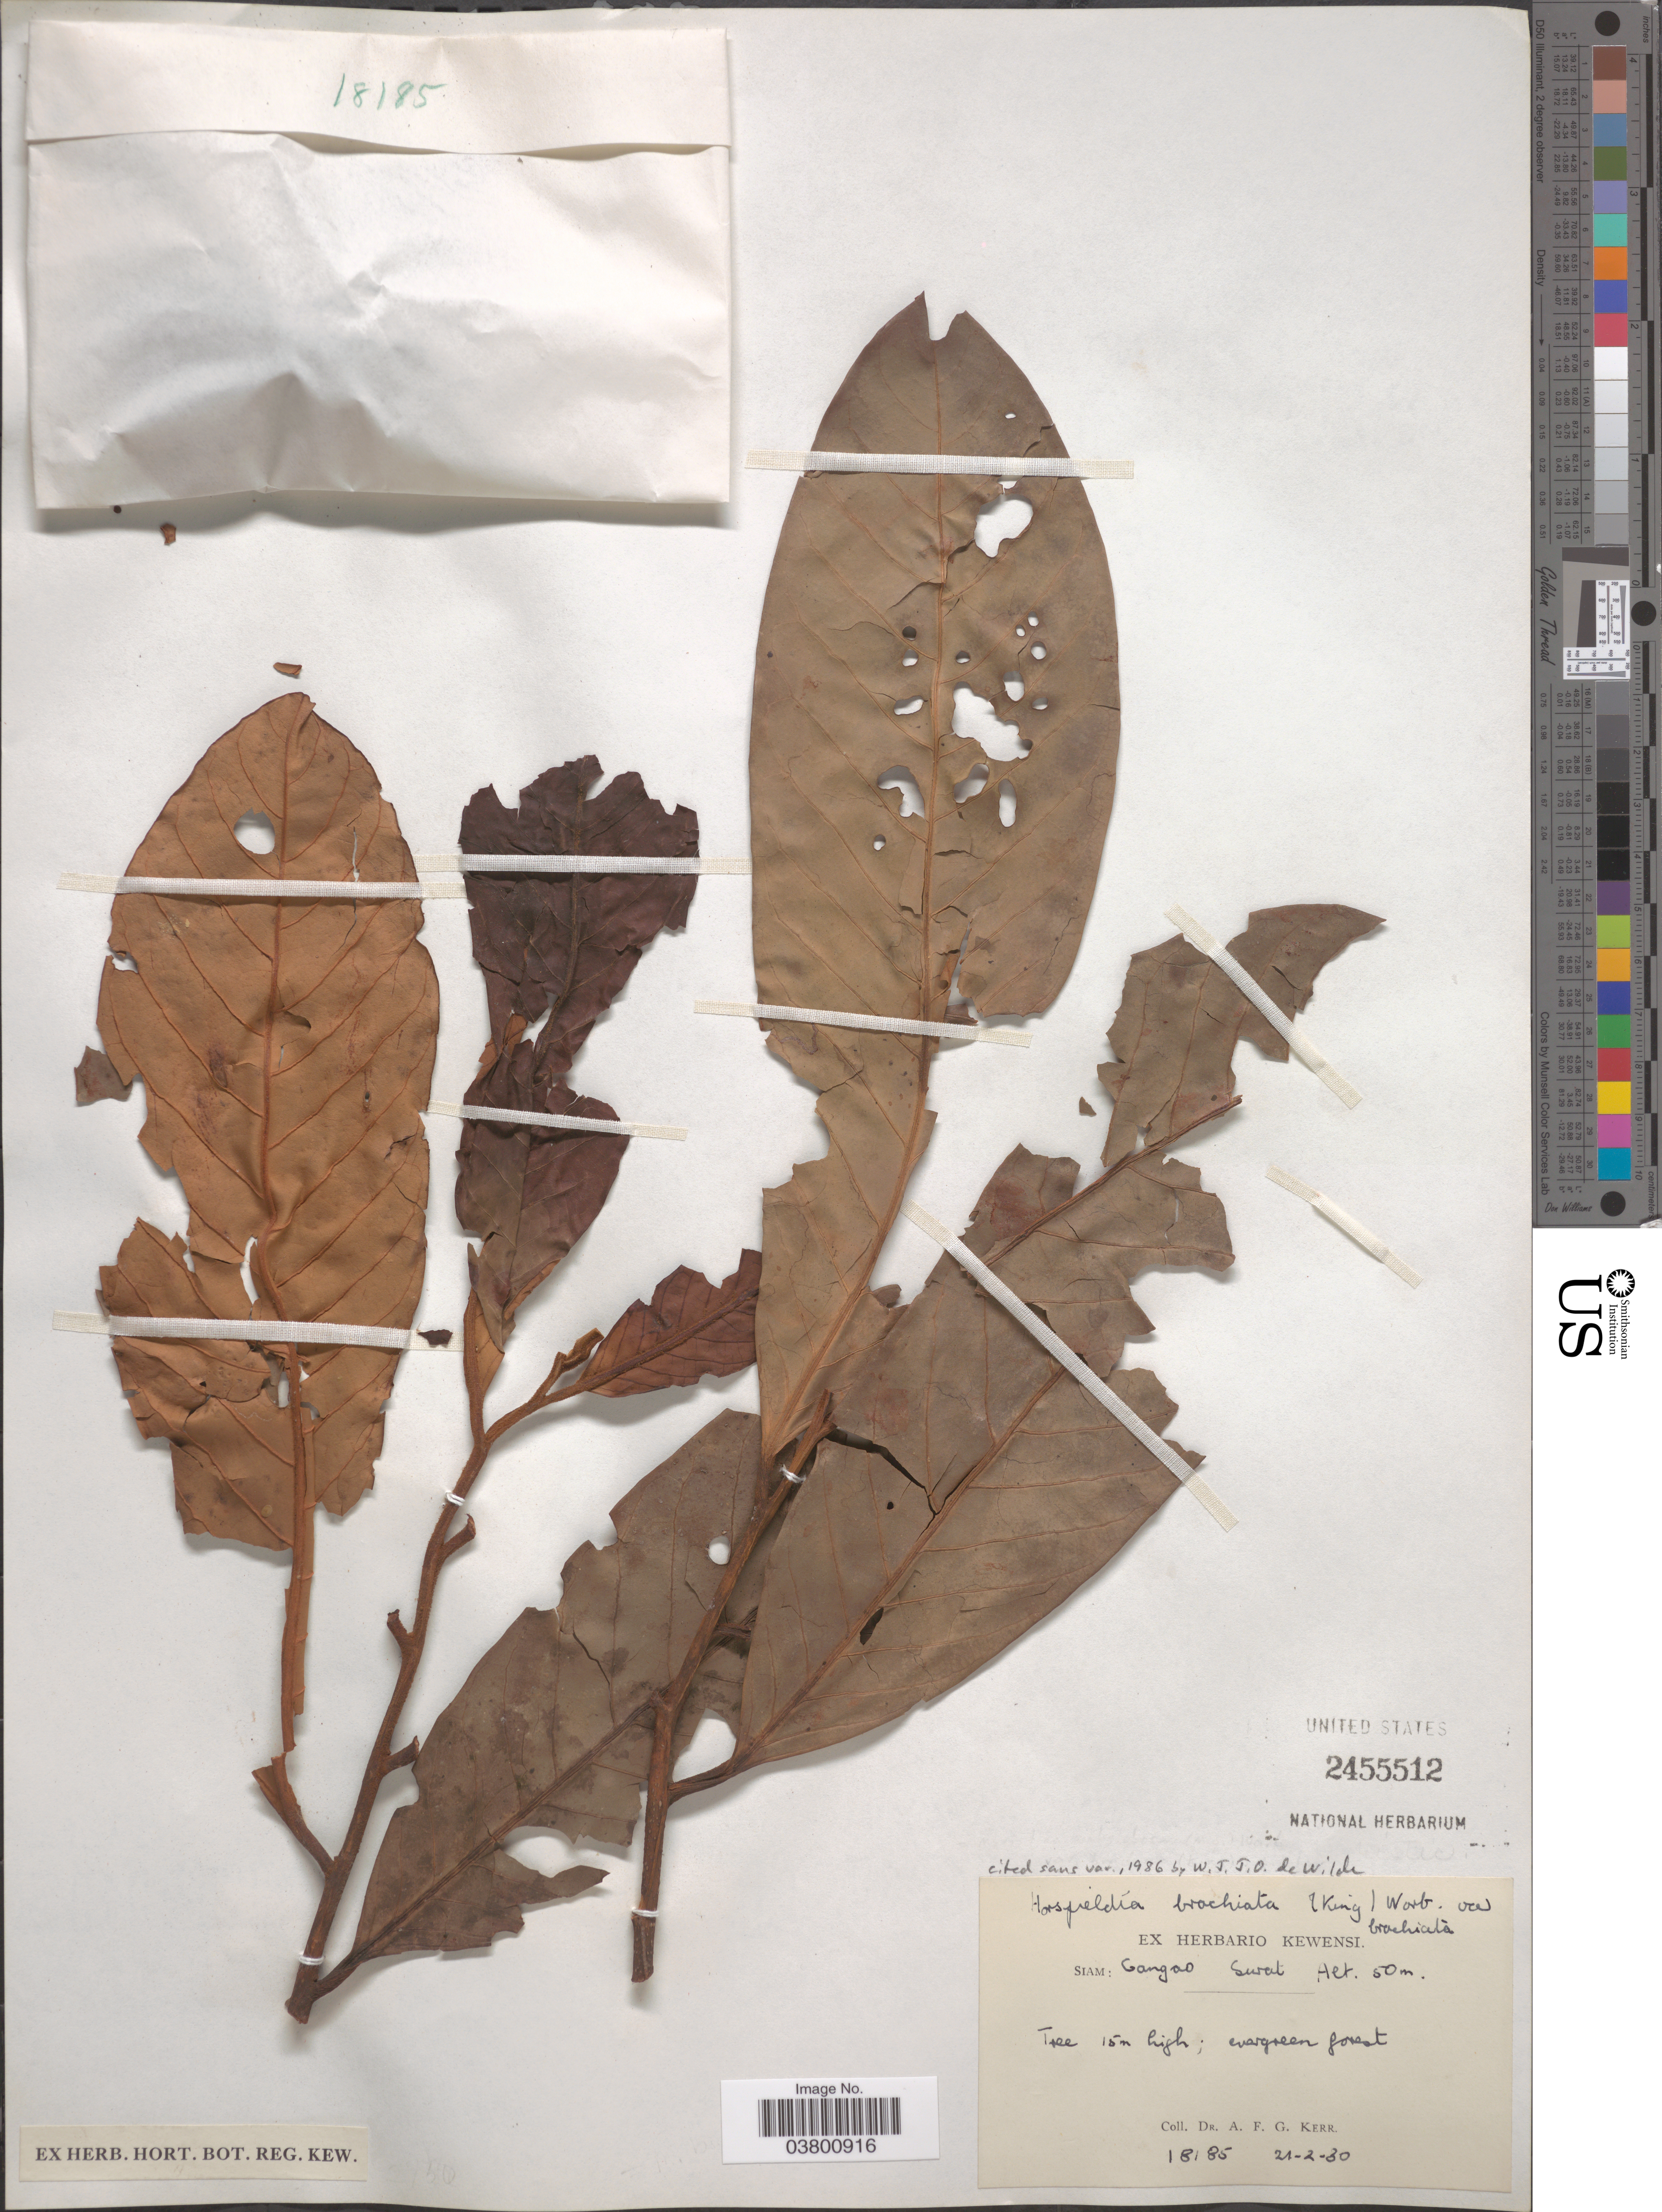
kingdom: Plantae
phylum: Tracheophyta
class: Magnoliopsida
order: Magnoliales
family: Myristicaceae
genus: Horsfieldia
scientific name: Horsfieldia brachiata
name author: Warb.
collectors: A. F. G. Kerr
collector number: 18185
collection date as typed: Transcribed d/m/y: 21/2/30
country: Thailand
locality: Siam: Gangao Swat.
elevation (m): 50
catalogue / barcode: US 2455512